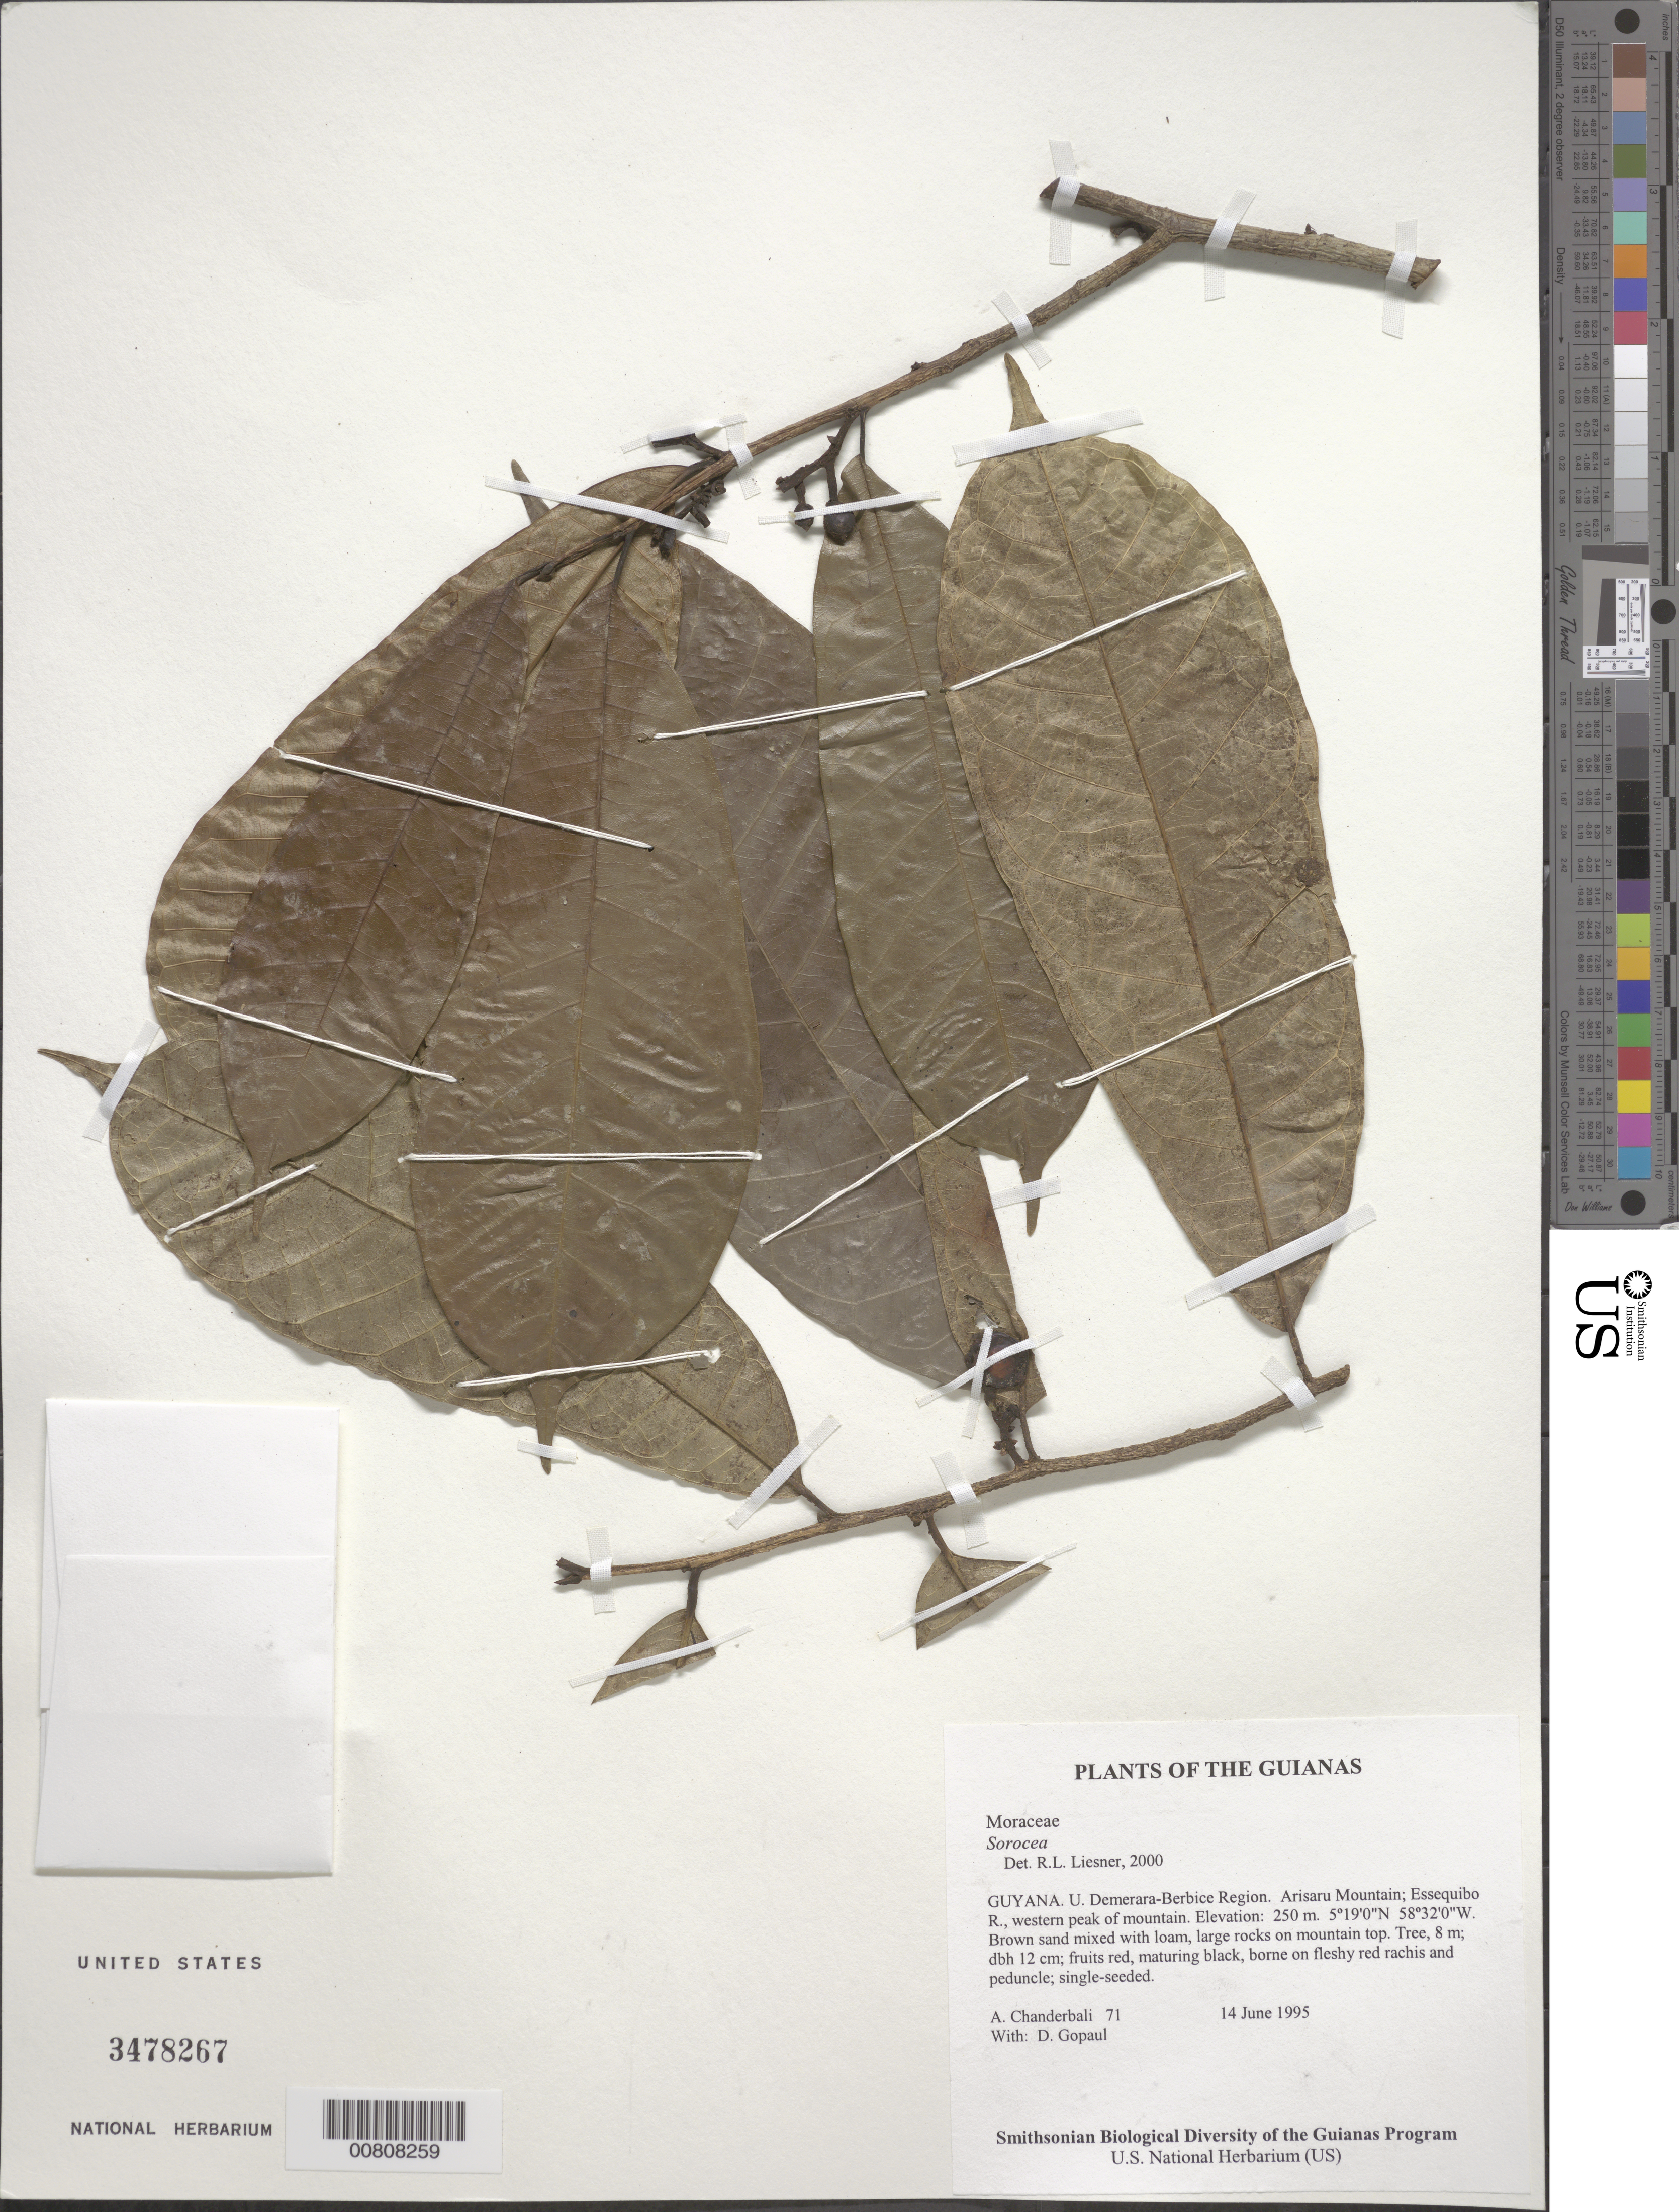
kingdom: Plantae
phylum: Tracheophyta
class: Magnoliopsida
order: Rosales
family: Moraceae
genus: Sorocea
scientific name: Sorocea sp.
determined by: Liesner, R. L.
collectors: A. S. Chanderbali & D. Gopaul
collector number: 0071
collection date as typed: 14 June 1995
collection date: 1995-06-14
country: Guyana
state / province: U. Demerara-Berbice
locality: Arisaru Mountain; Essequibo R., western peak of mountain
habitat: Brown sand mixed with loam, large rocks on mountain top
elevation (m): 250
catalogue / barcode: US 3478267